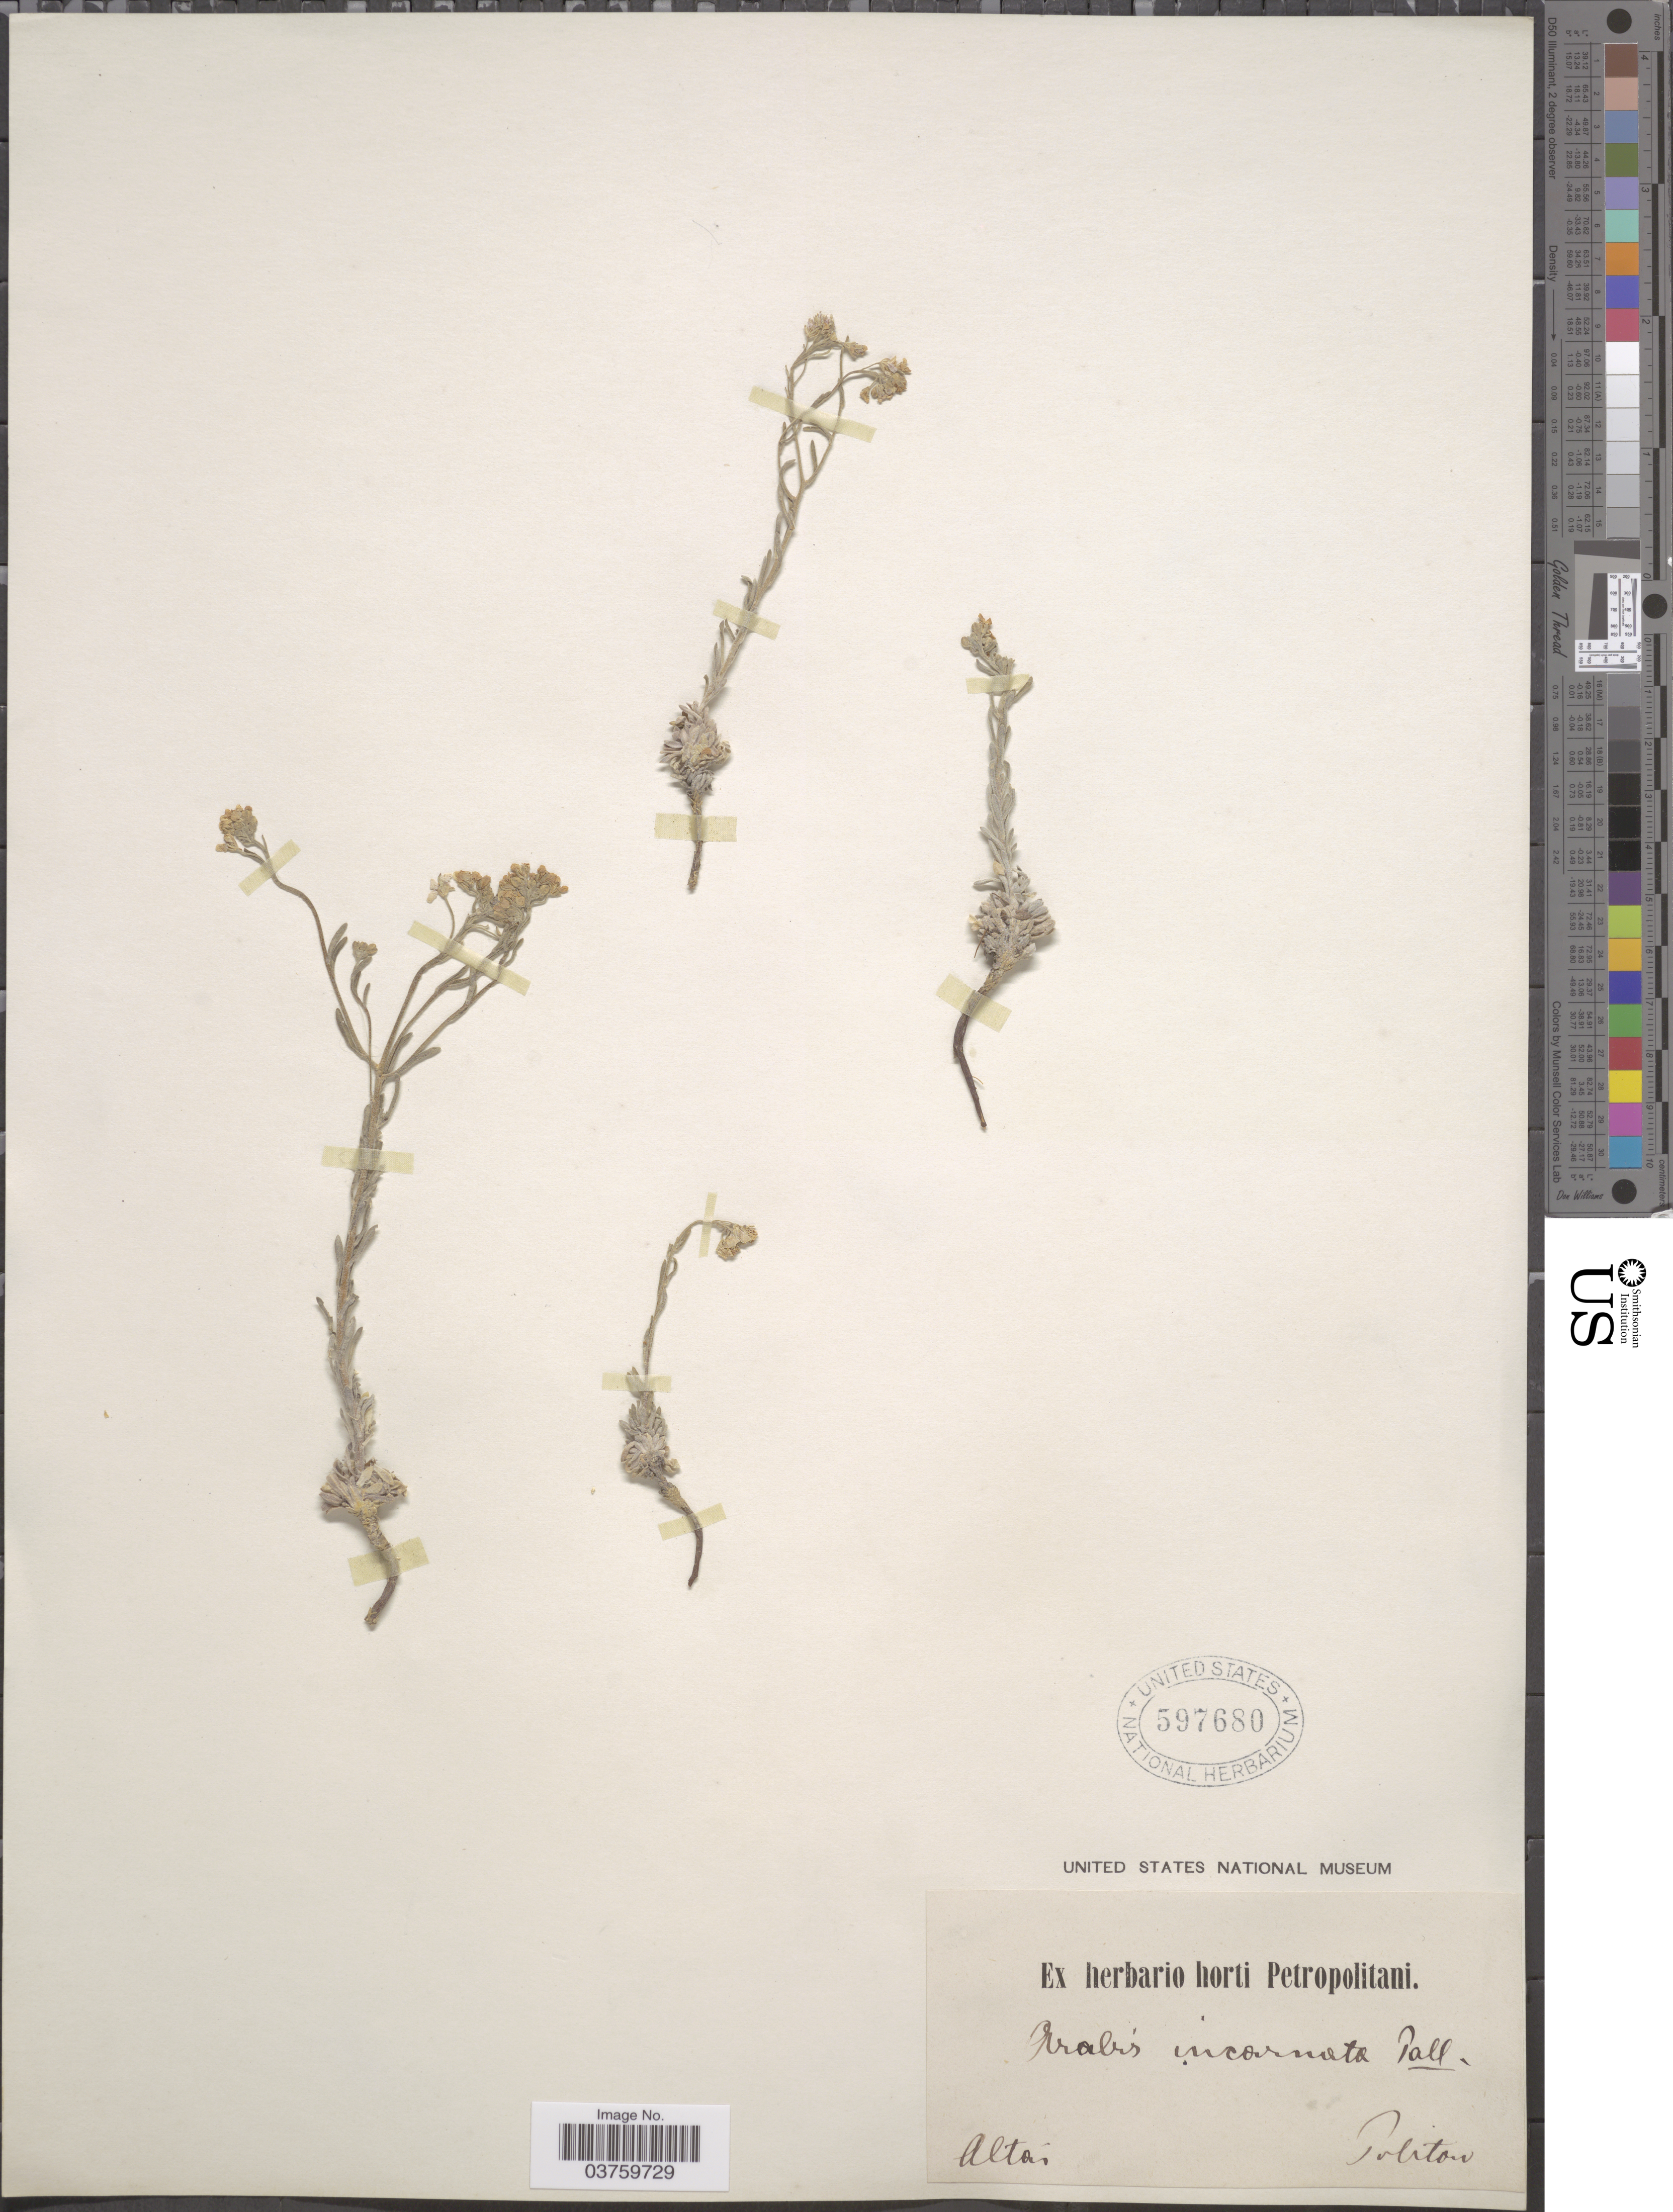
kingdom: Plantae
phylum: Tracheophyta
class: Magnoliopsida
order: Brassicales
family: Brassicaceae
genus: Arabis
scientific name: Arabis incarnata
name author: Pall. ex DC.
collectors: -. Politow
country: Russian Federation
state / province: Altai Republic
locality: Altai.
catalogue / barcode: US 597680